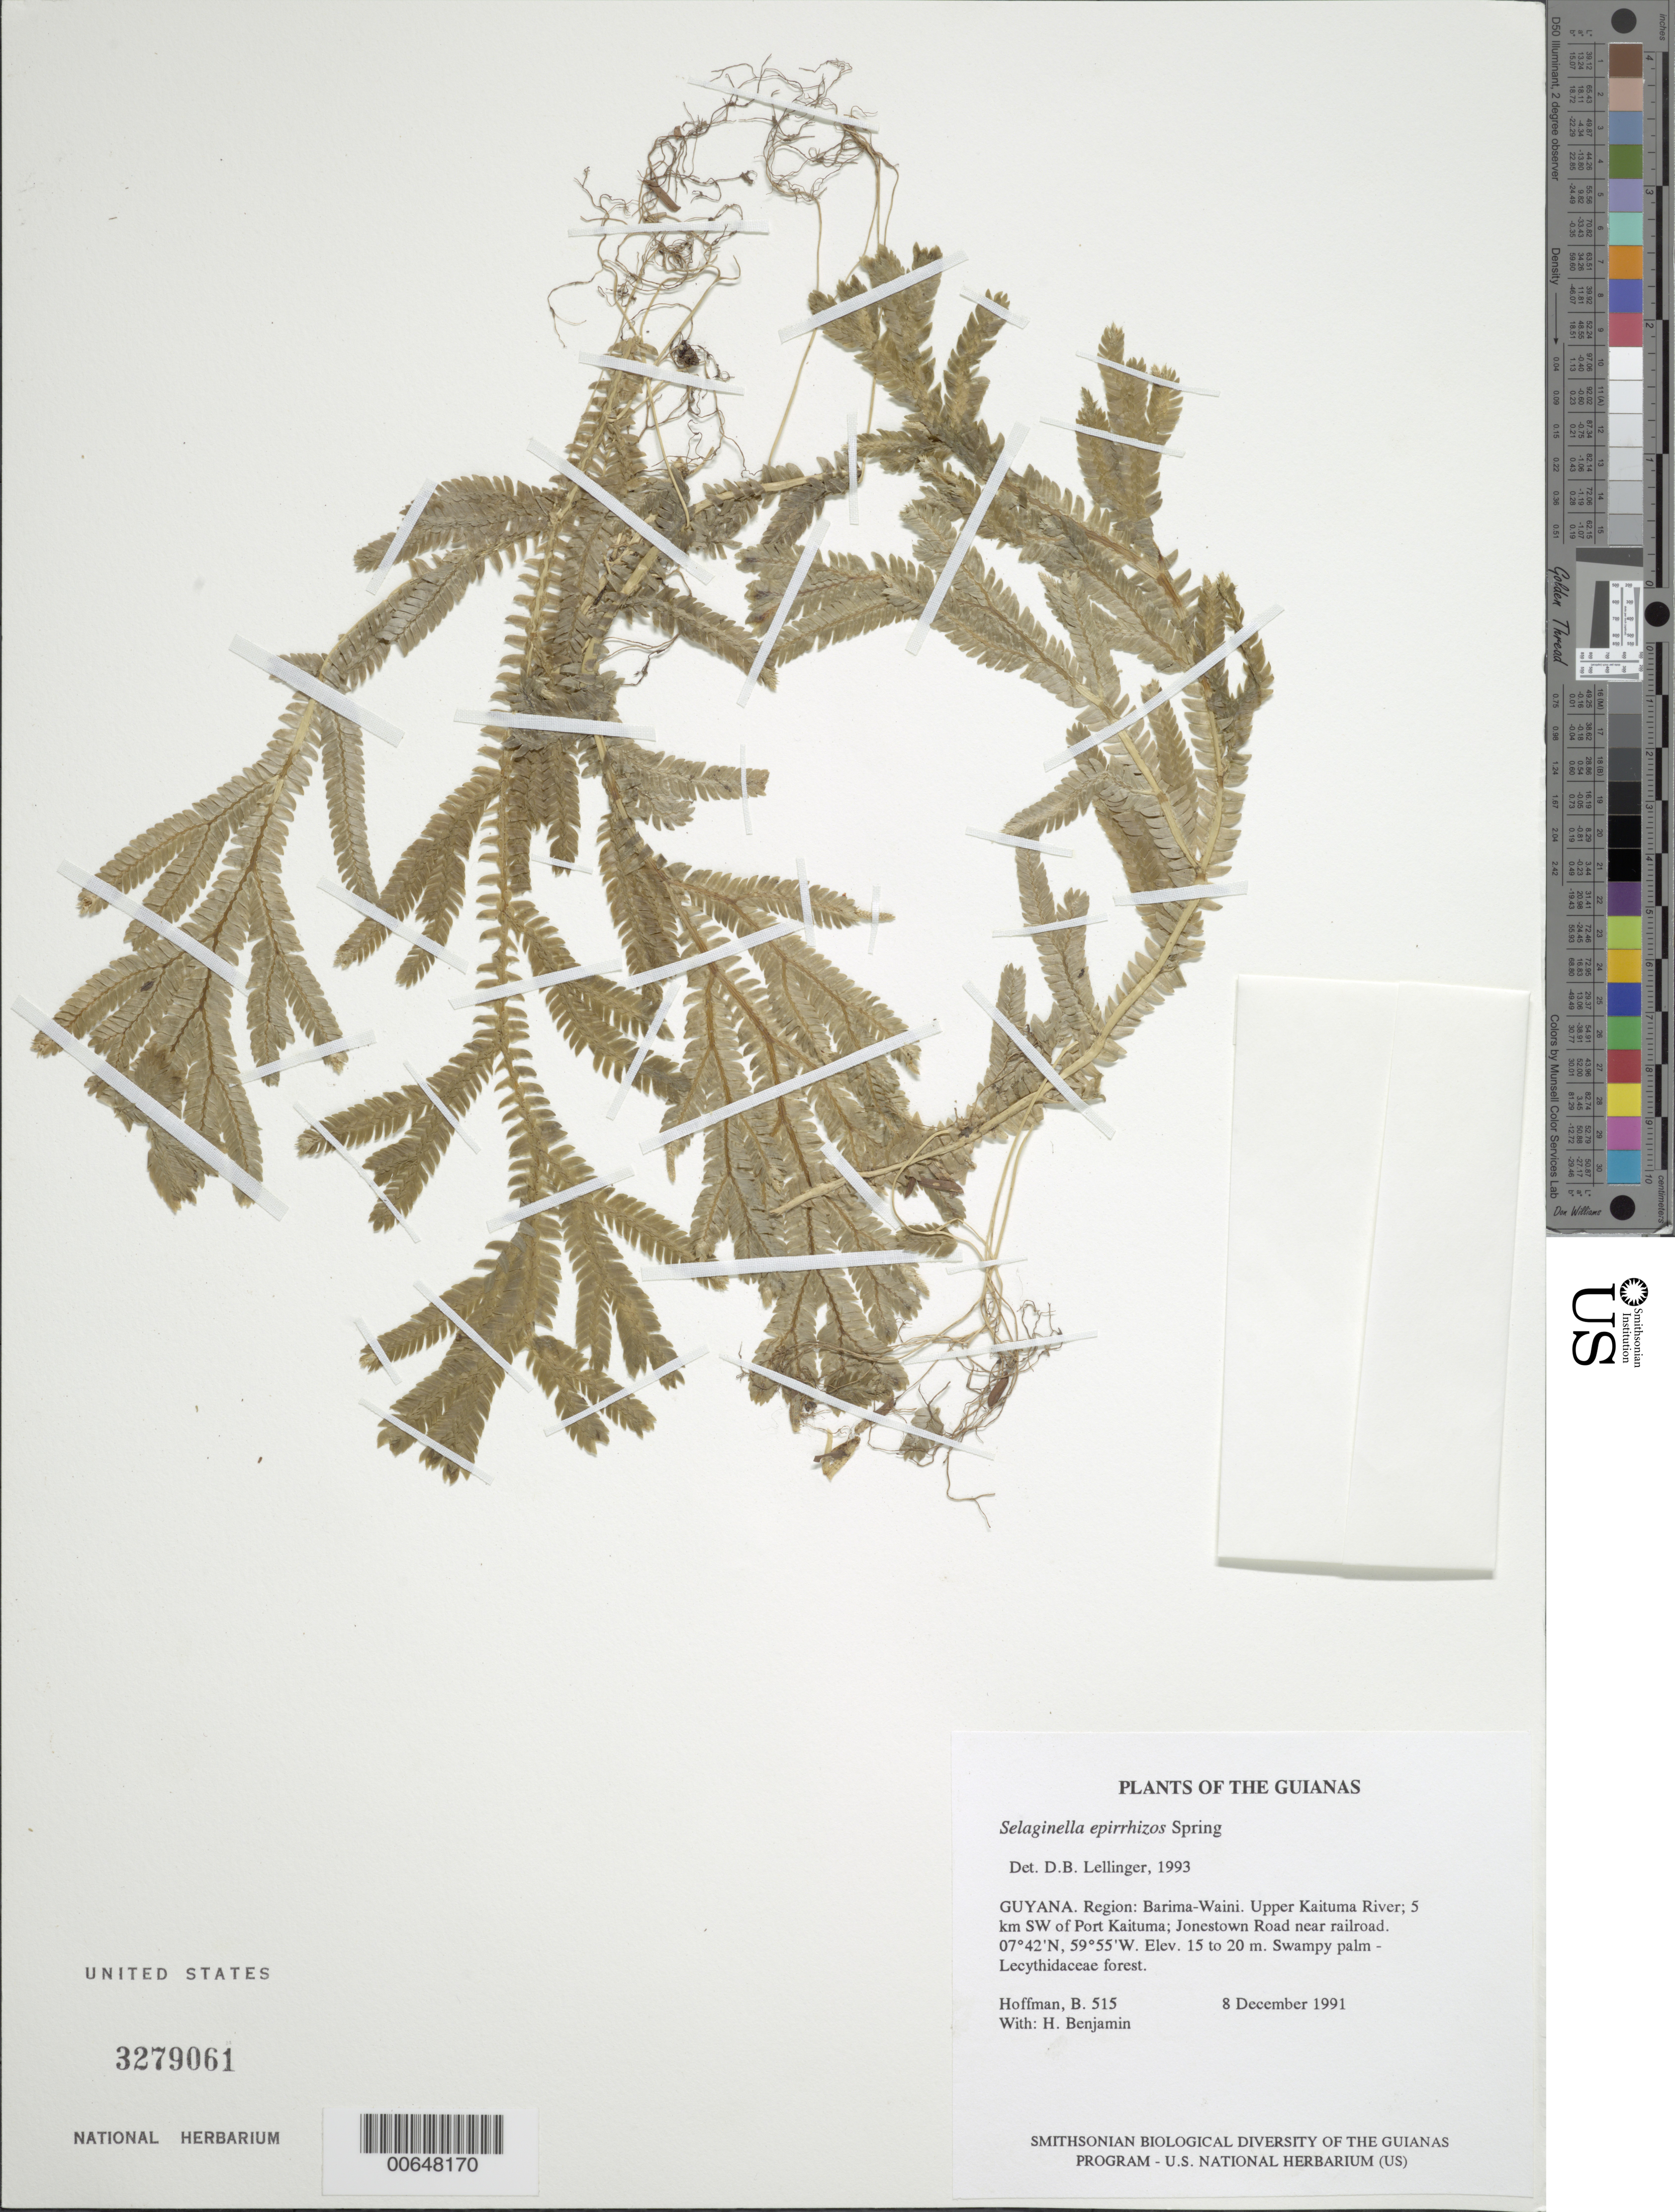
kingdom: Plantae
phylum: Tracheophyta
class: Lycopodiopsida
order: Selaginellales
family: Selaginellaceae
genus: Selaginella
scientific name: Selaginella epirrhizos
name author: Spring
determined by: Lellinger, David B., (BOT), Smithsonian Institution - National Museum of Natural History (UNITED STATES)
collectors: B. Hoffman & H. Benjamin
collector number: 515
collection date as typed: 8 December 1991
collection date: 1991-12-08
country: Guyana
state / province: Barima-Waini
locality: Upper Kaituma River; 5 km SW of Port Kaituma; Jonestown Road near railroad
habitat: Swampy palm - Lecythidaceae forest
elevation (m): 15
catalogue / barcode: US 3279061